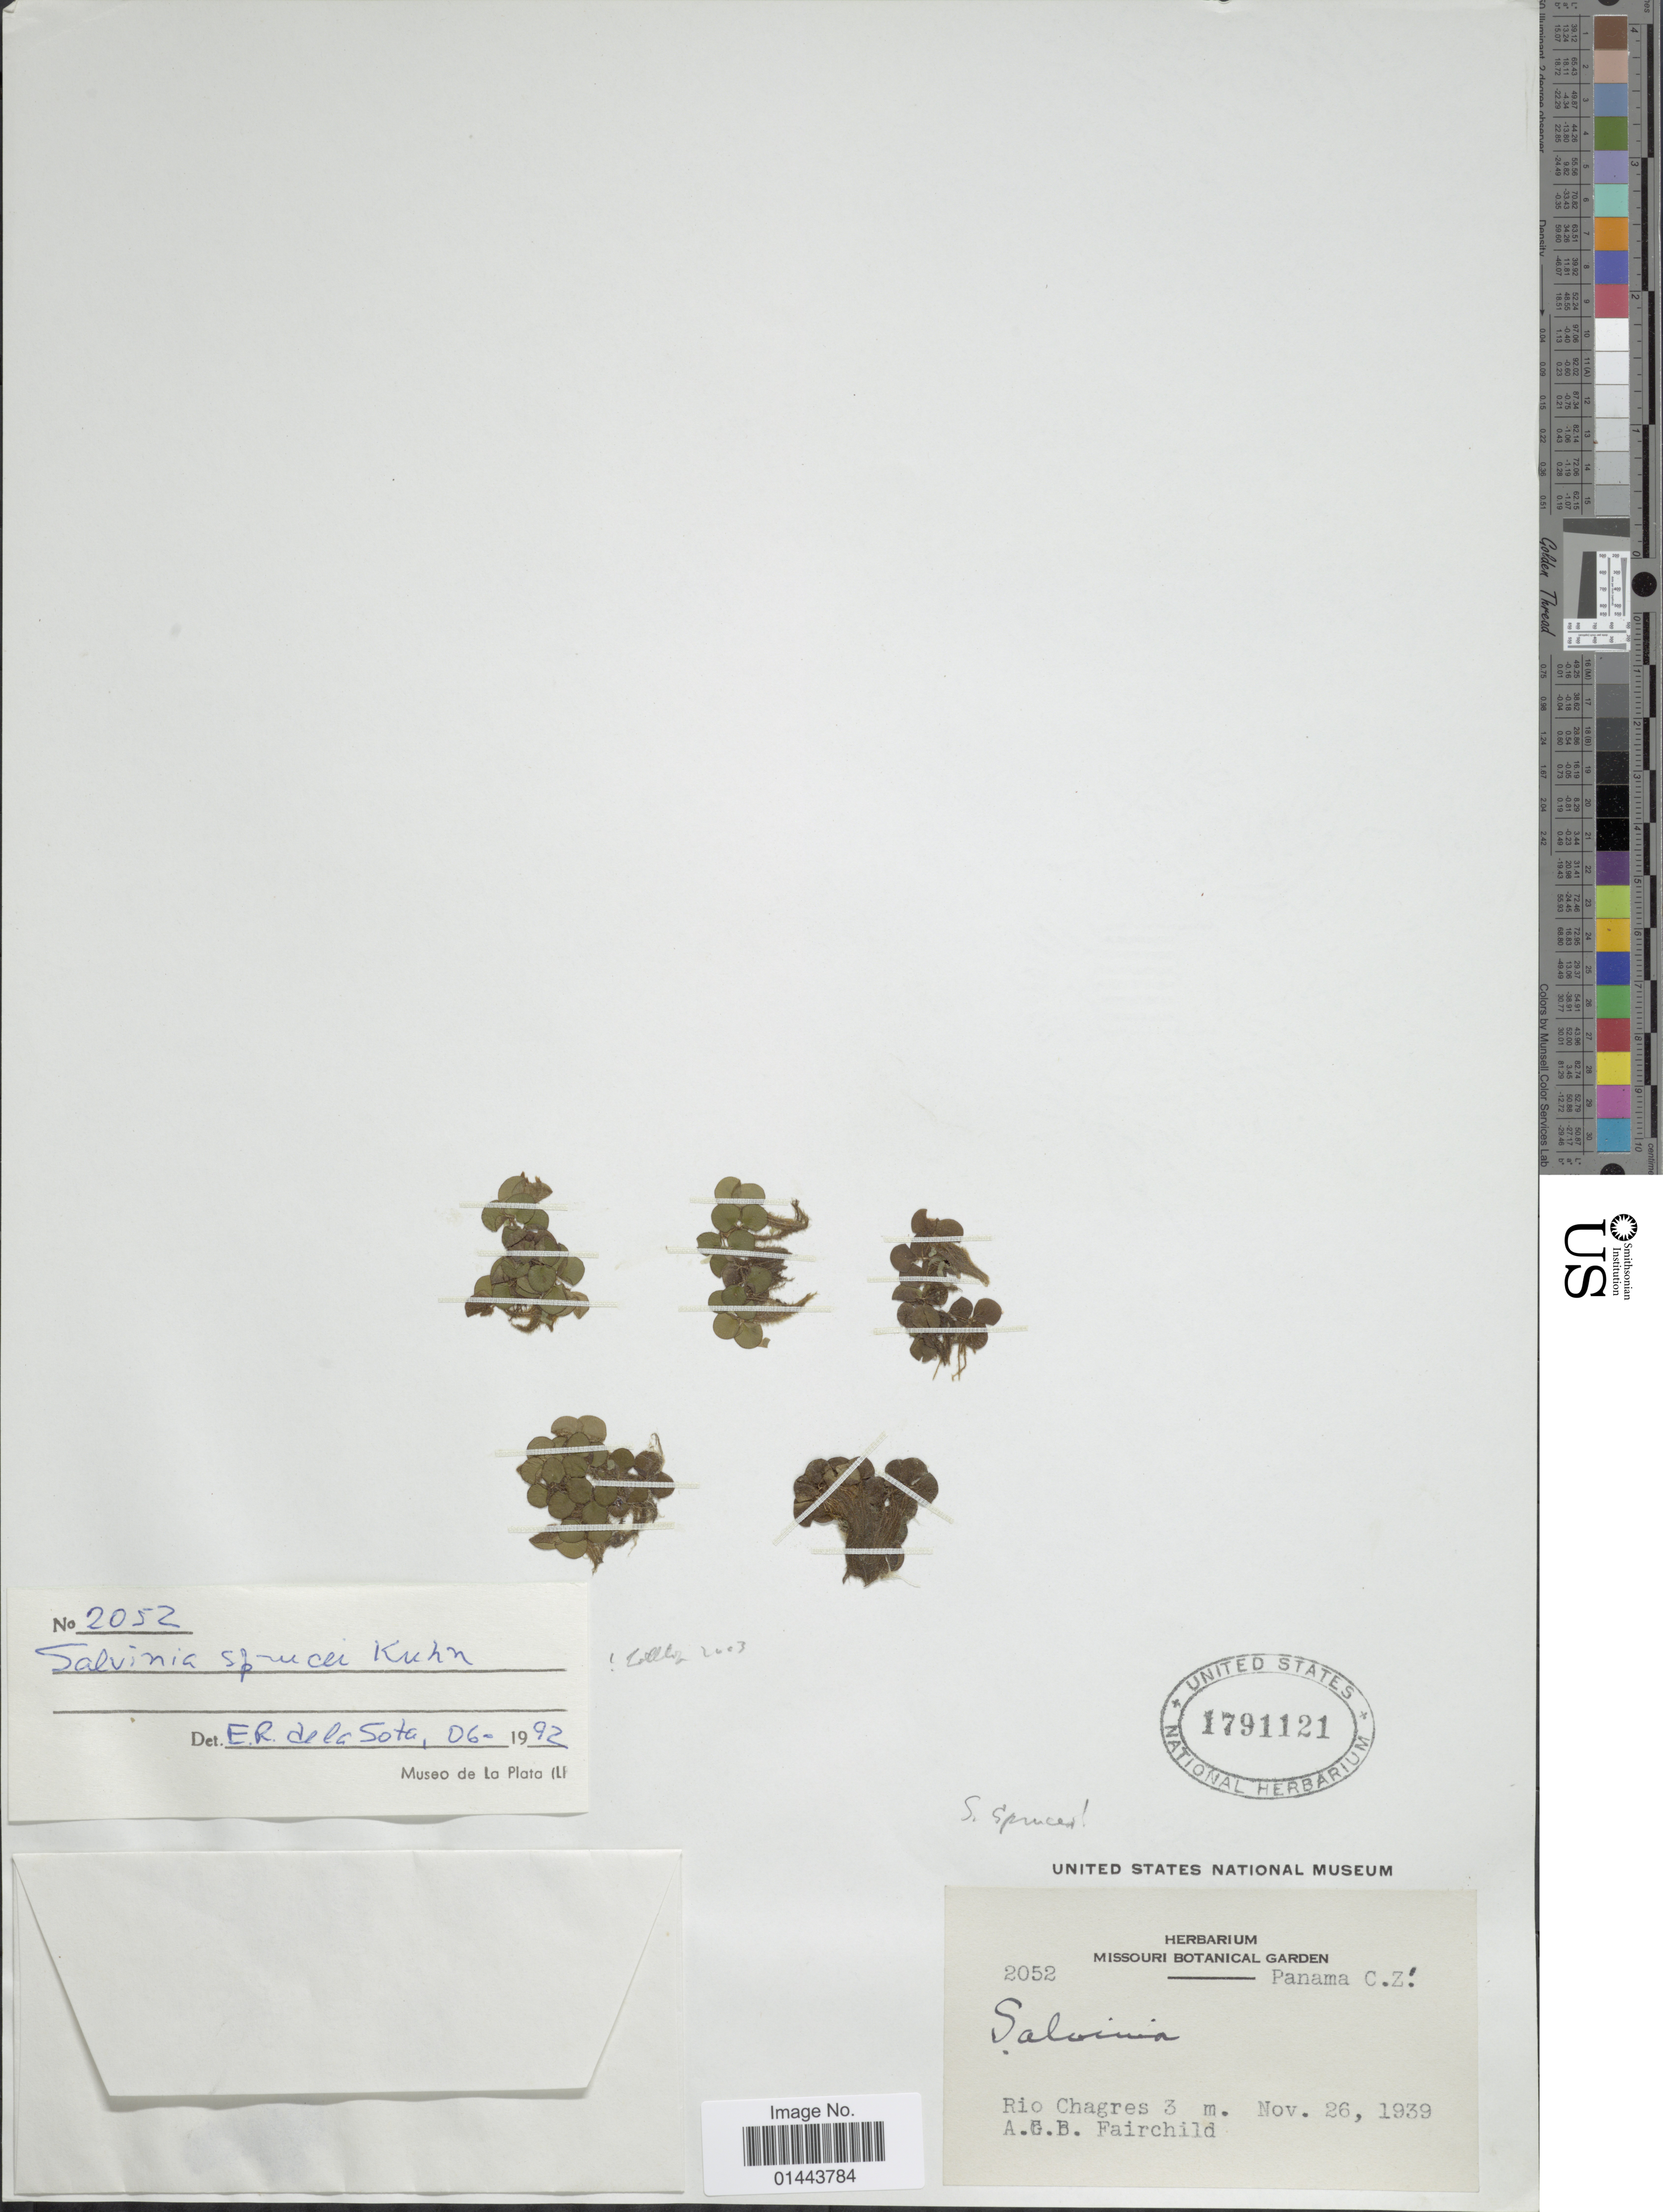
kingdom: Plantae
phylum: Tracheophyta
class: Polypodiopsida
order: Salviniales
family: Salviniaceae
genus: Salvinia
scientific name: Salvinia sprucei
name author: Kuhn ex Mart.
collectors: A. Fairchild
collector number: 2052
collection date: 1939-11-26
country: Panama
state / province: Colón / Panamá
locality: Rio Chagres 3 m., C.Z.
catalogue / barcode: US 1791121